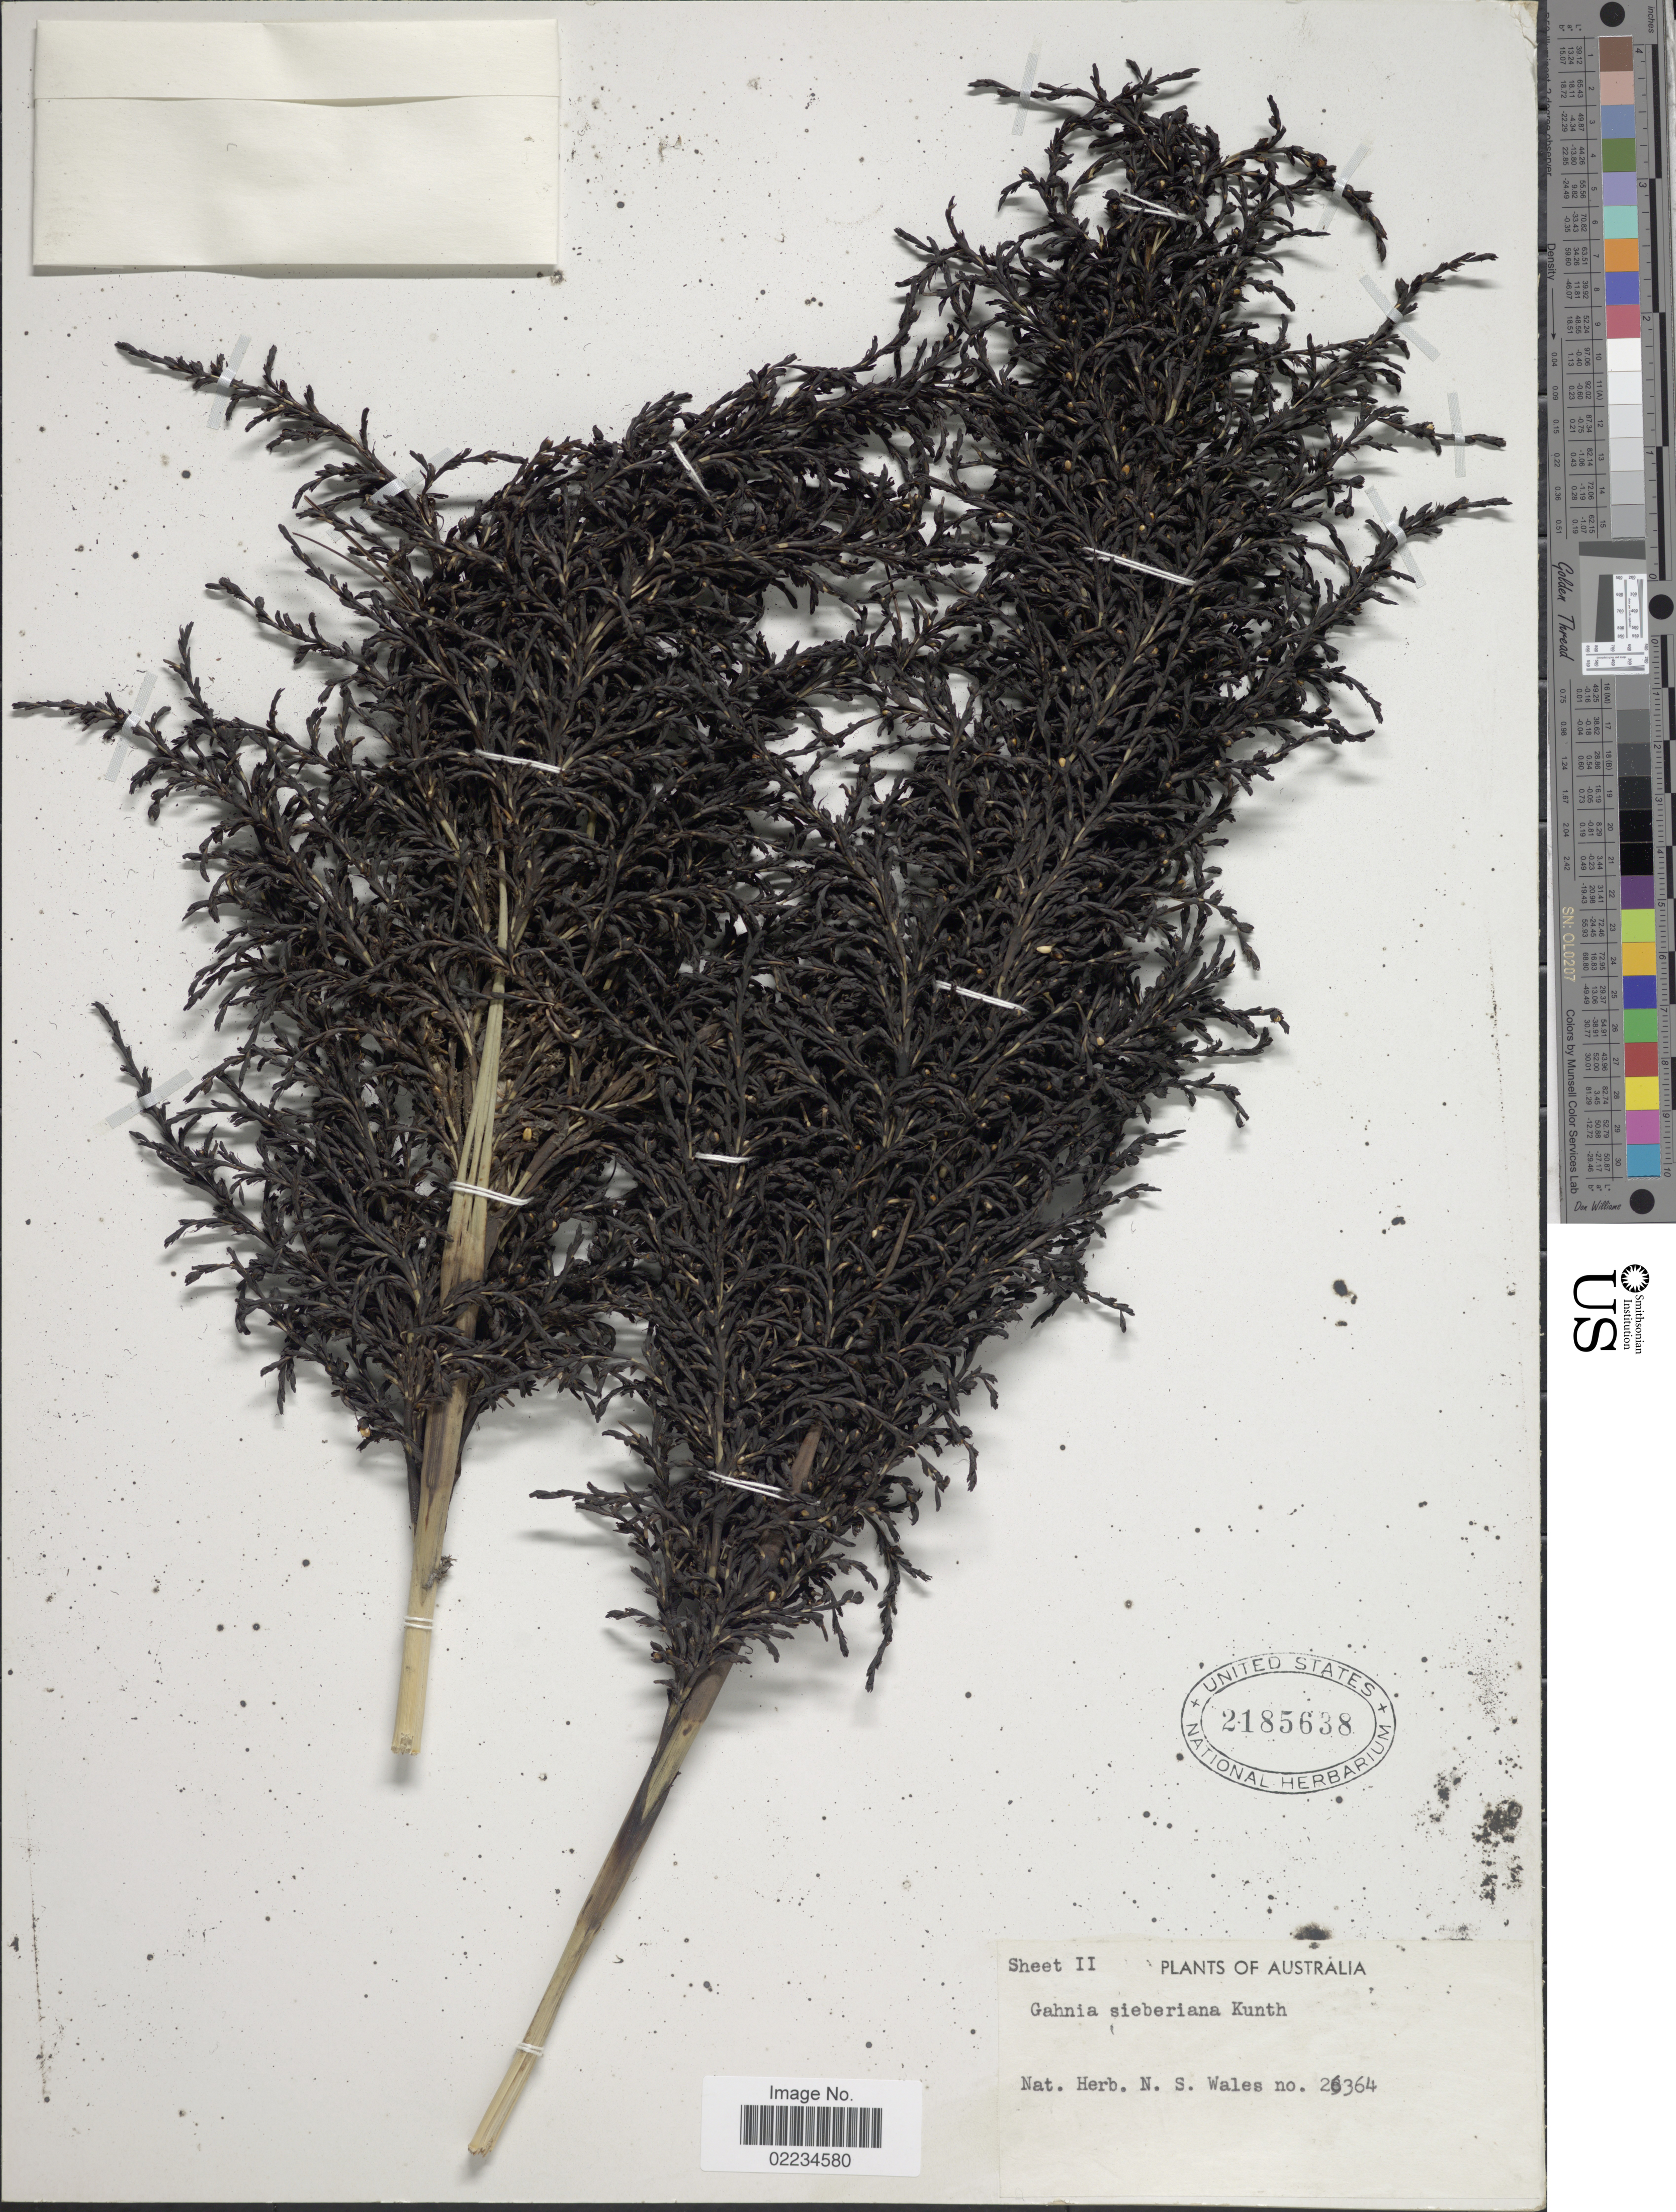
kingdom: Plantae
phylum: Tracheophyta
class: Liliopsida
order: Poales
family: Cyperaceae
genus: Gahnia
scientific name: Gahnia sieberiana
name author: Kunth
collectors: National Herb. of New South Wales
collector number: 26364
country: Australia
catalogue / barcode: US 2185638